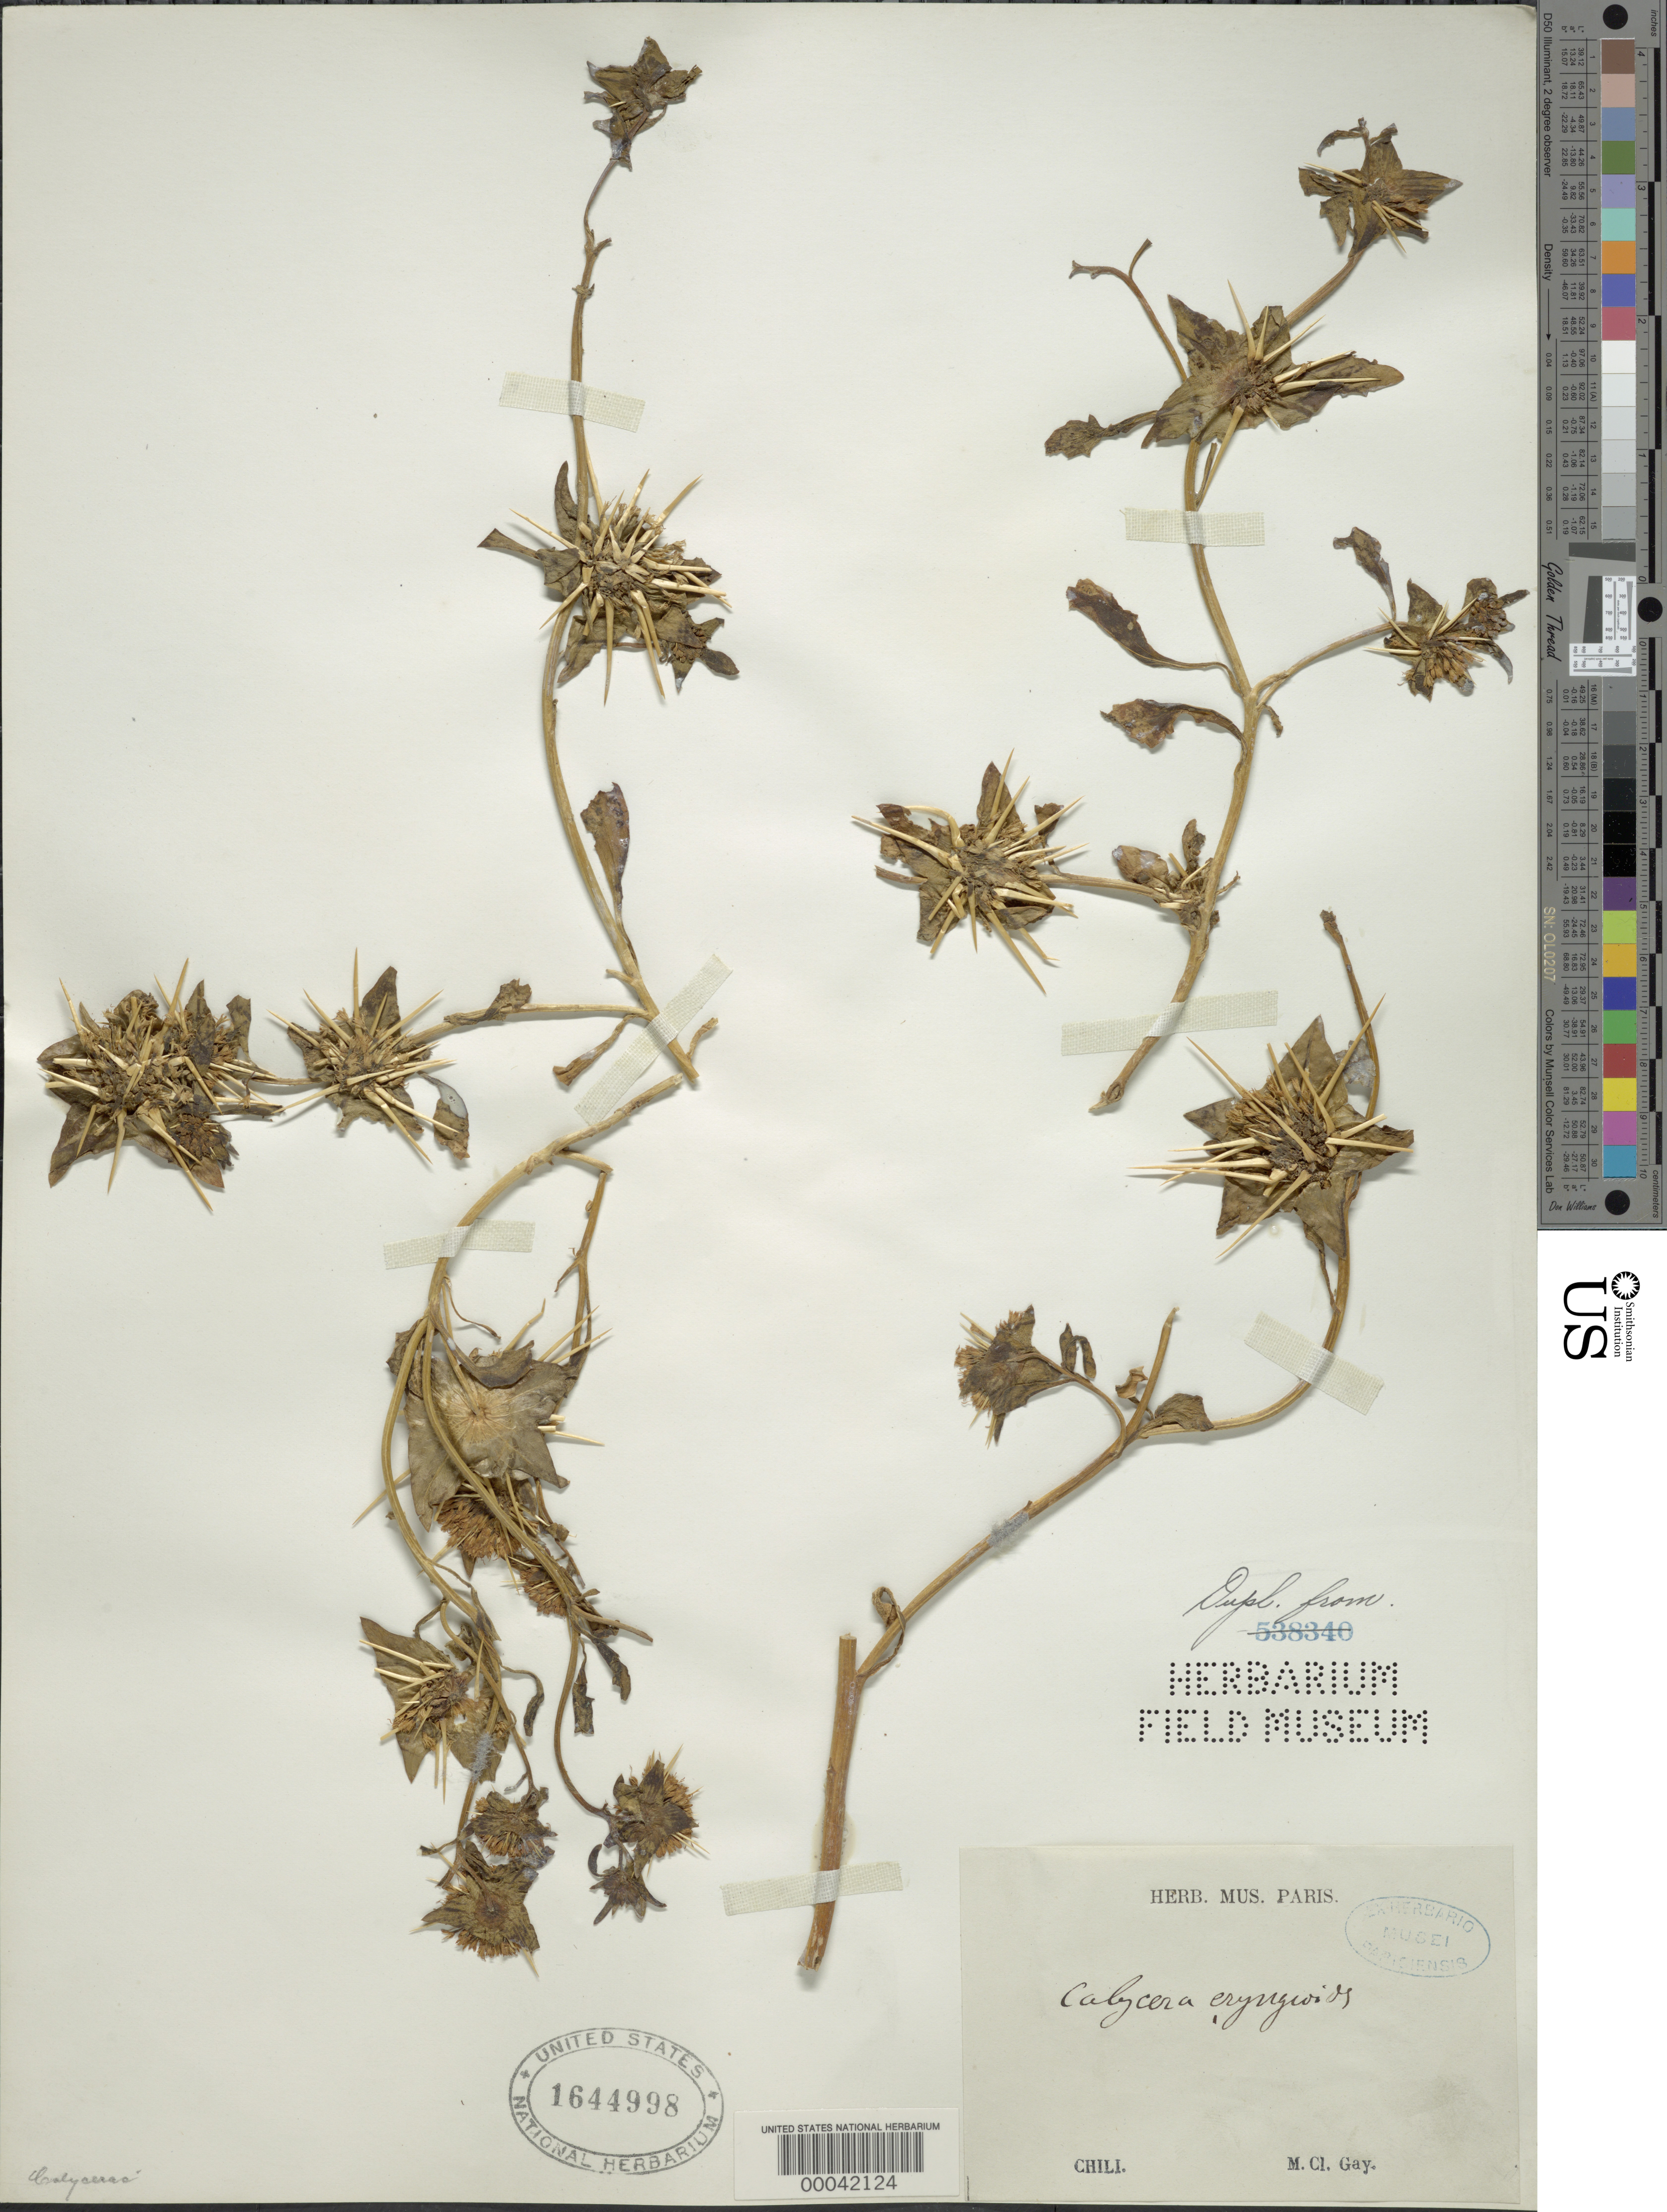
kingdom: Plantae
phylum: Tracheophyta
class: Magnoliopsida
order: Asterales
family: Calyceraceae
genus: Calycera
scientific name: Calycera eryngioides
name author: J. Rémy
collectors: C. Gay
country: Chile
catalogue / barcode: US 1644998